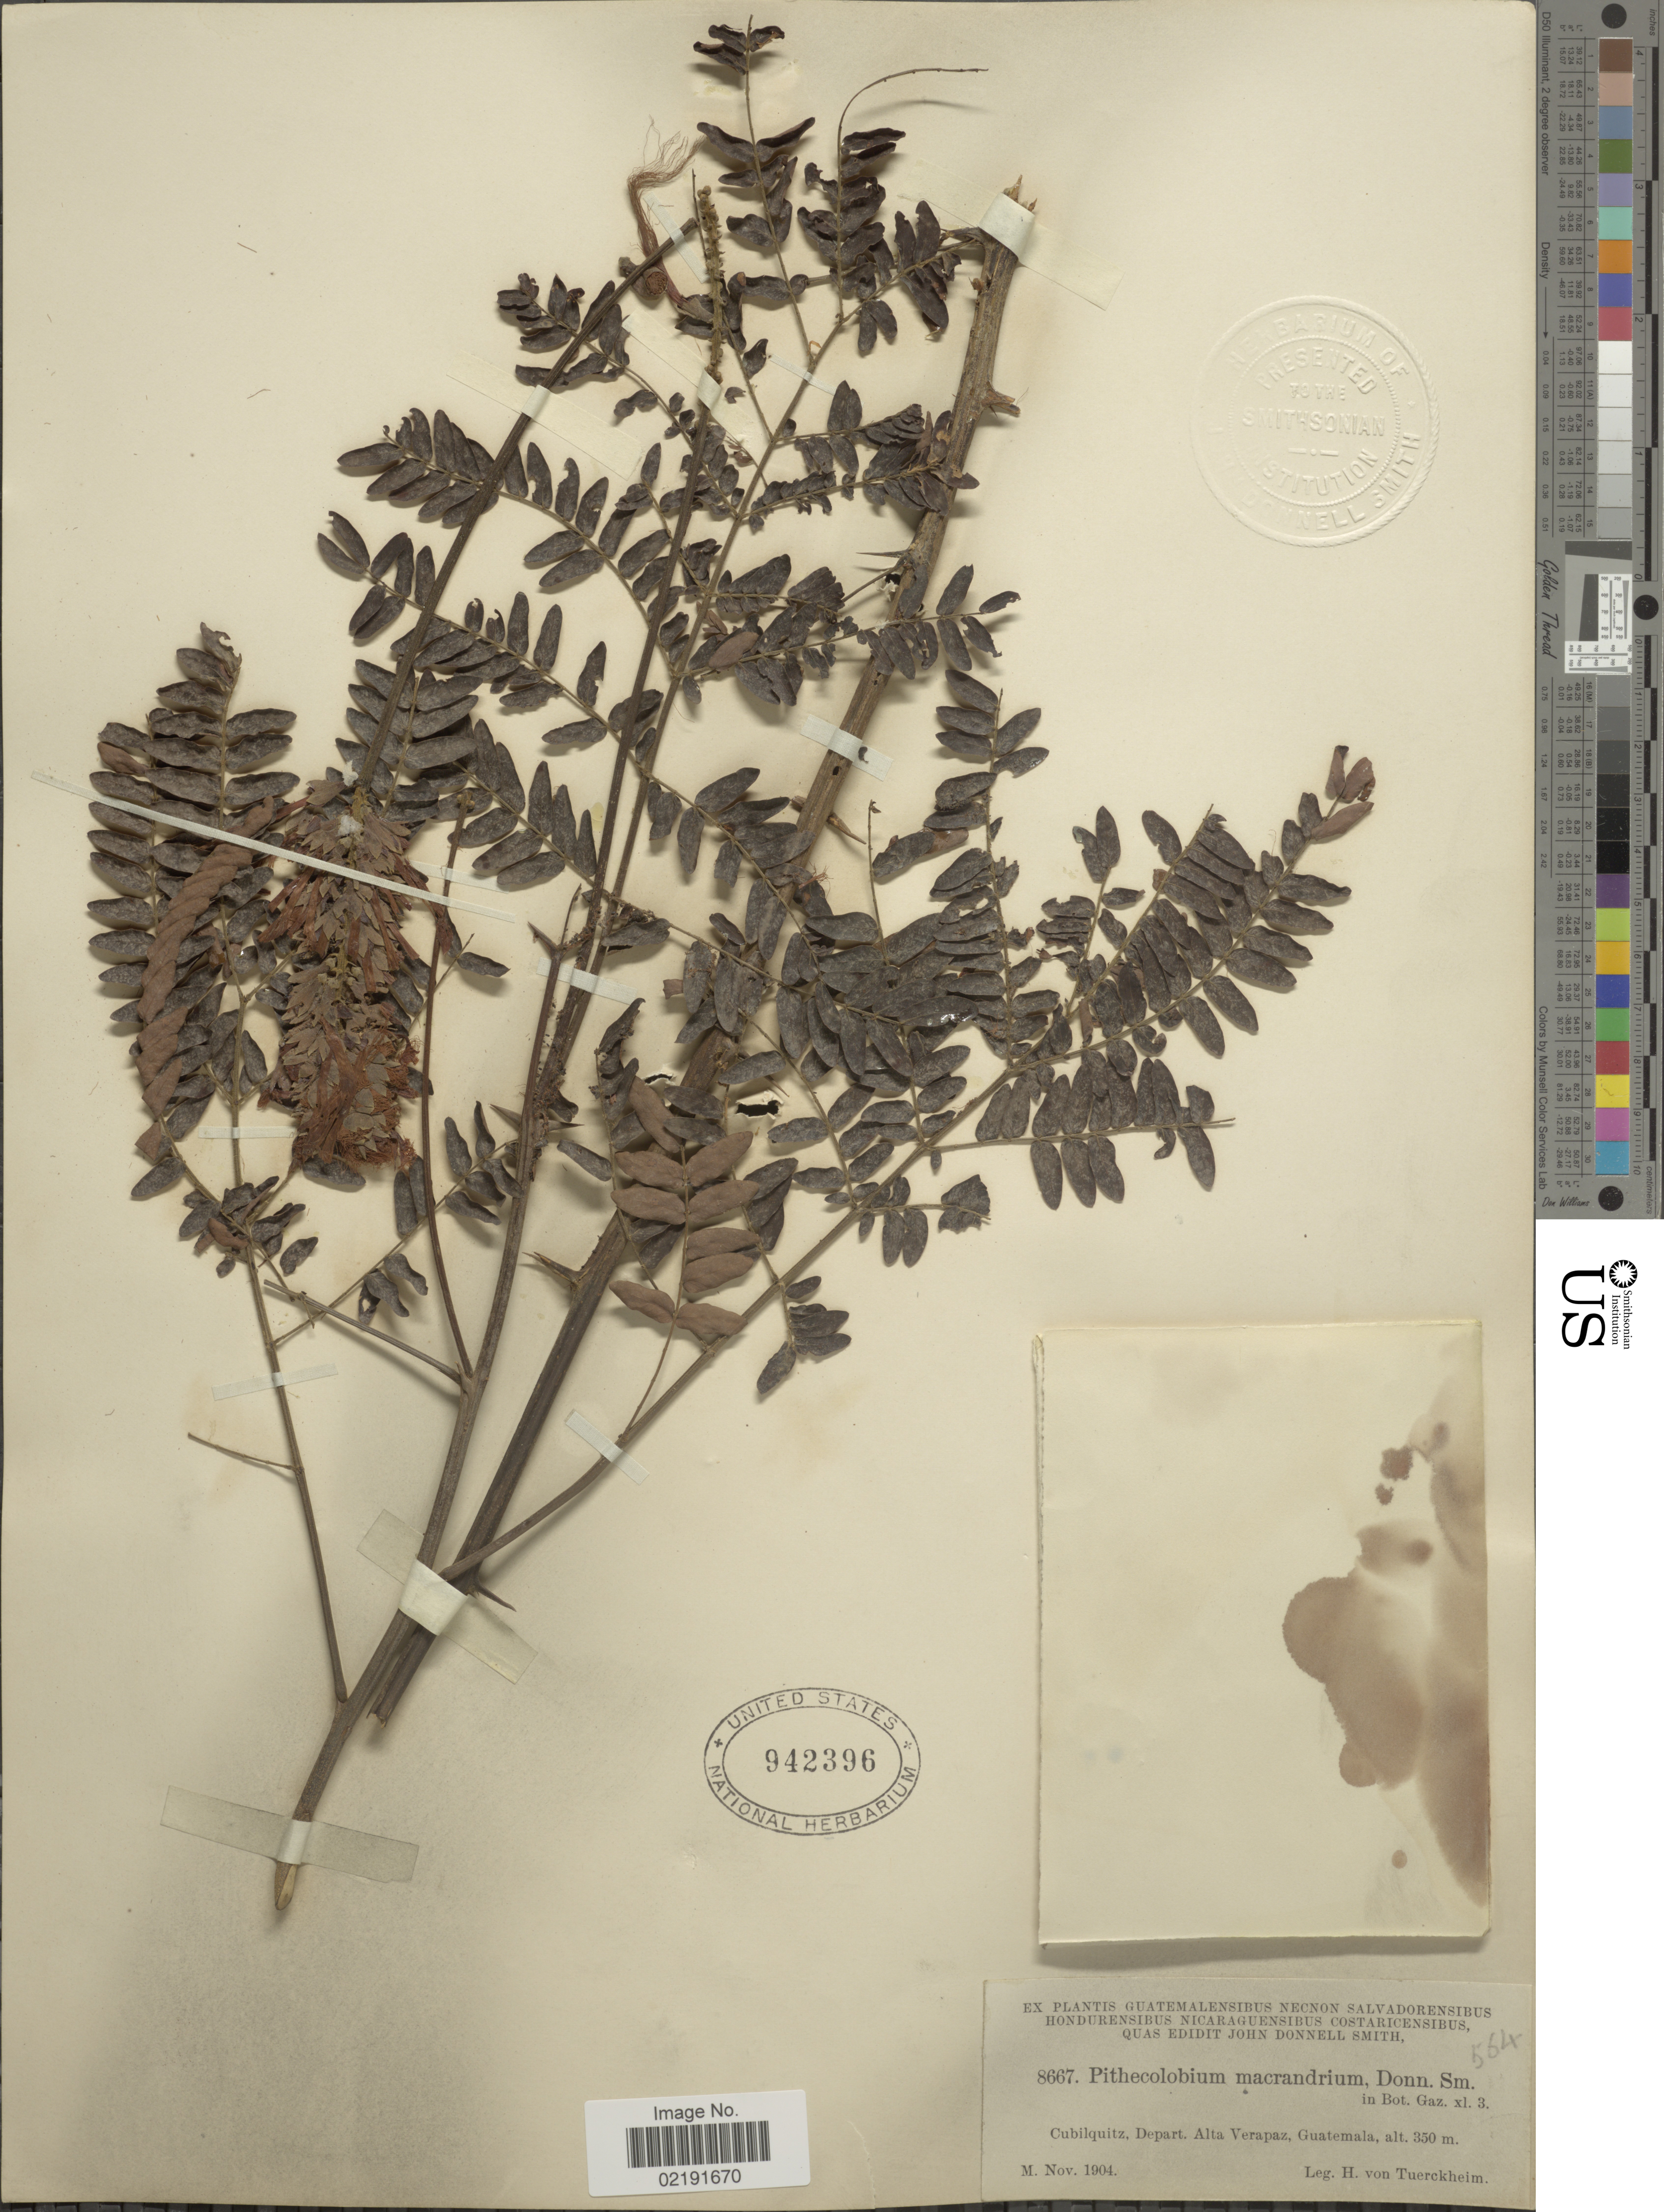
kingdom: Plantae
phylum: Tracheophyta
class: Magnoliopsida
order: Fabales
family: Fabaceae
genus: Pithecellobium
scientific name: Pithecellobium macrandrium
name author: Donn. Sm.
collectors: H. von Tuerckheim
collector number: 8667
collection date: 1904-11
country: Guatemala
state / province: Alta Verapaz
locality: Cubilquitz, Depart. Alta Verapaz, Guatemala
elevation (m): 350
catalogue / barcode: US 942396